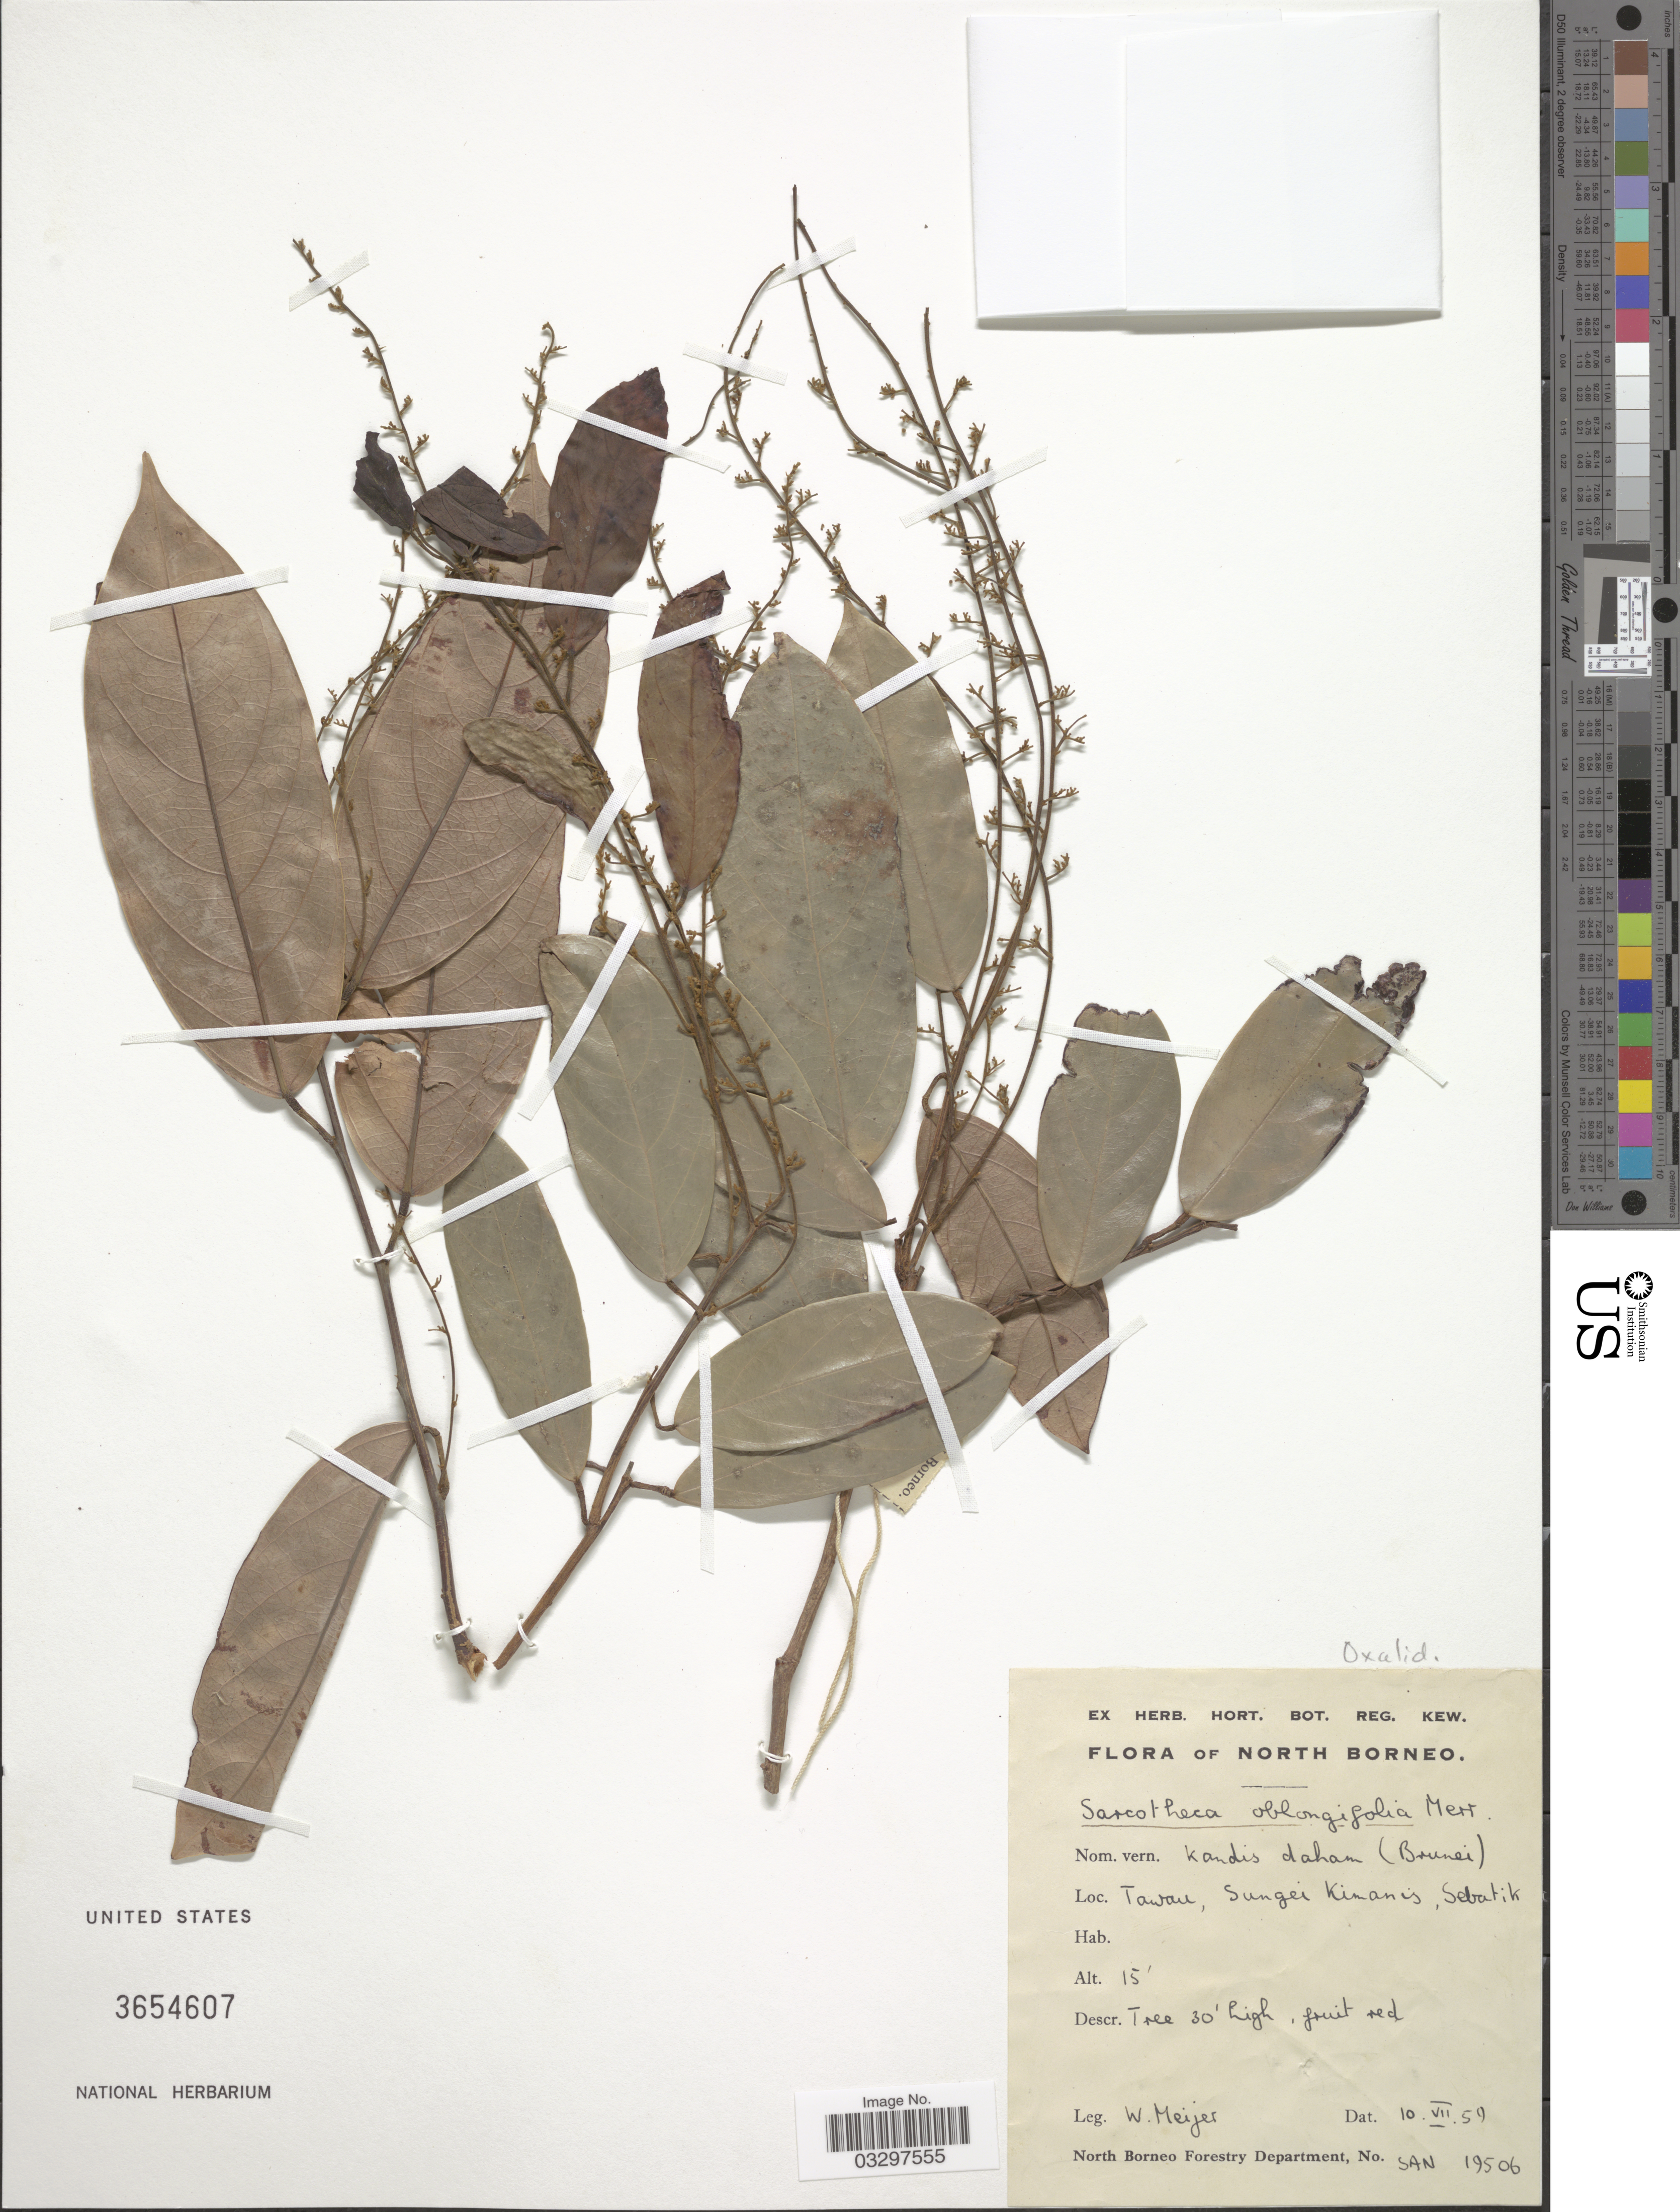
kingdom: Plantae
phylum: Tracheophyta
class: Magnoliopsida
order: Oxalidales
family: Oxalidaceae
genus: Sarcotheca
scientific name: Sarcotheca rubrinervis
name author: Hallier f.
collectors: W. Meijer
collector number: SAN 19506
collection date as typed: Transcribed d/m/y: 10/7/59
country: Malaysia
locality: North Borneo. Tawau, Sungei Kimanis, Sebatik.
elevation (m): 5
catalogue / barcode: US 3654607